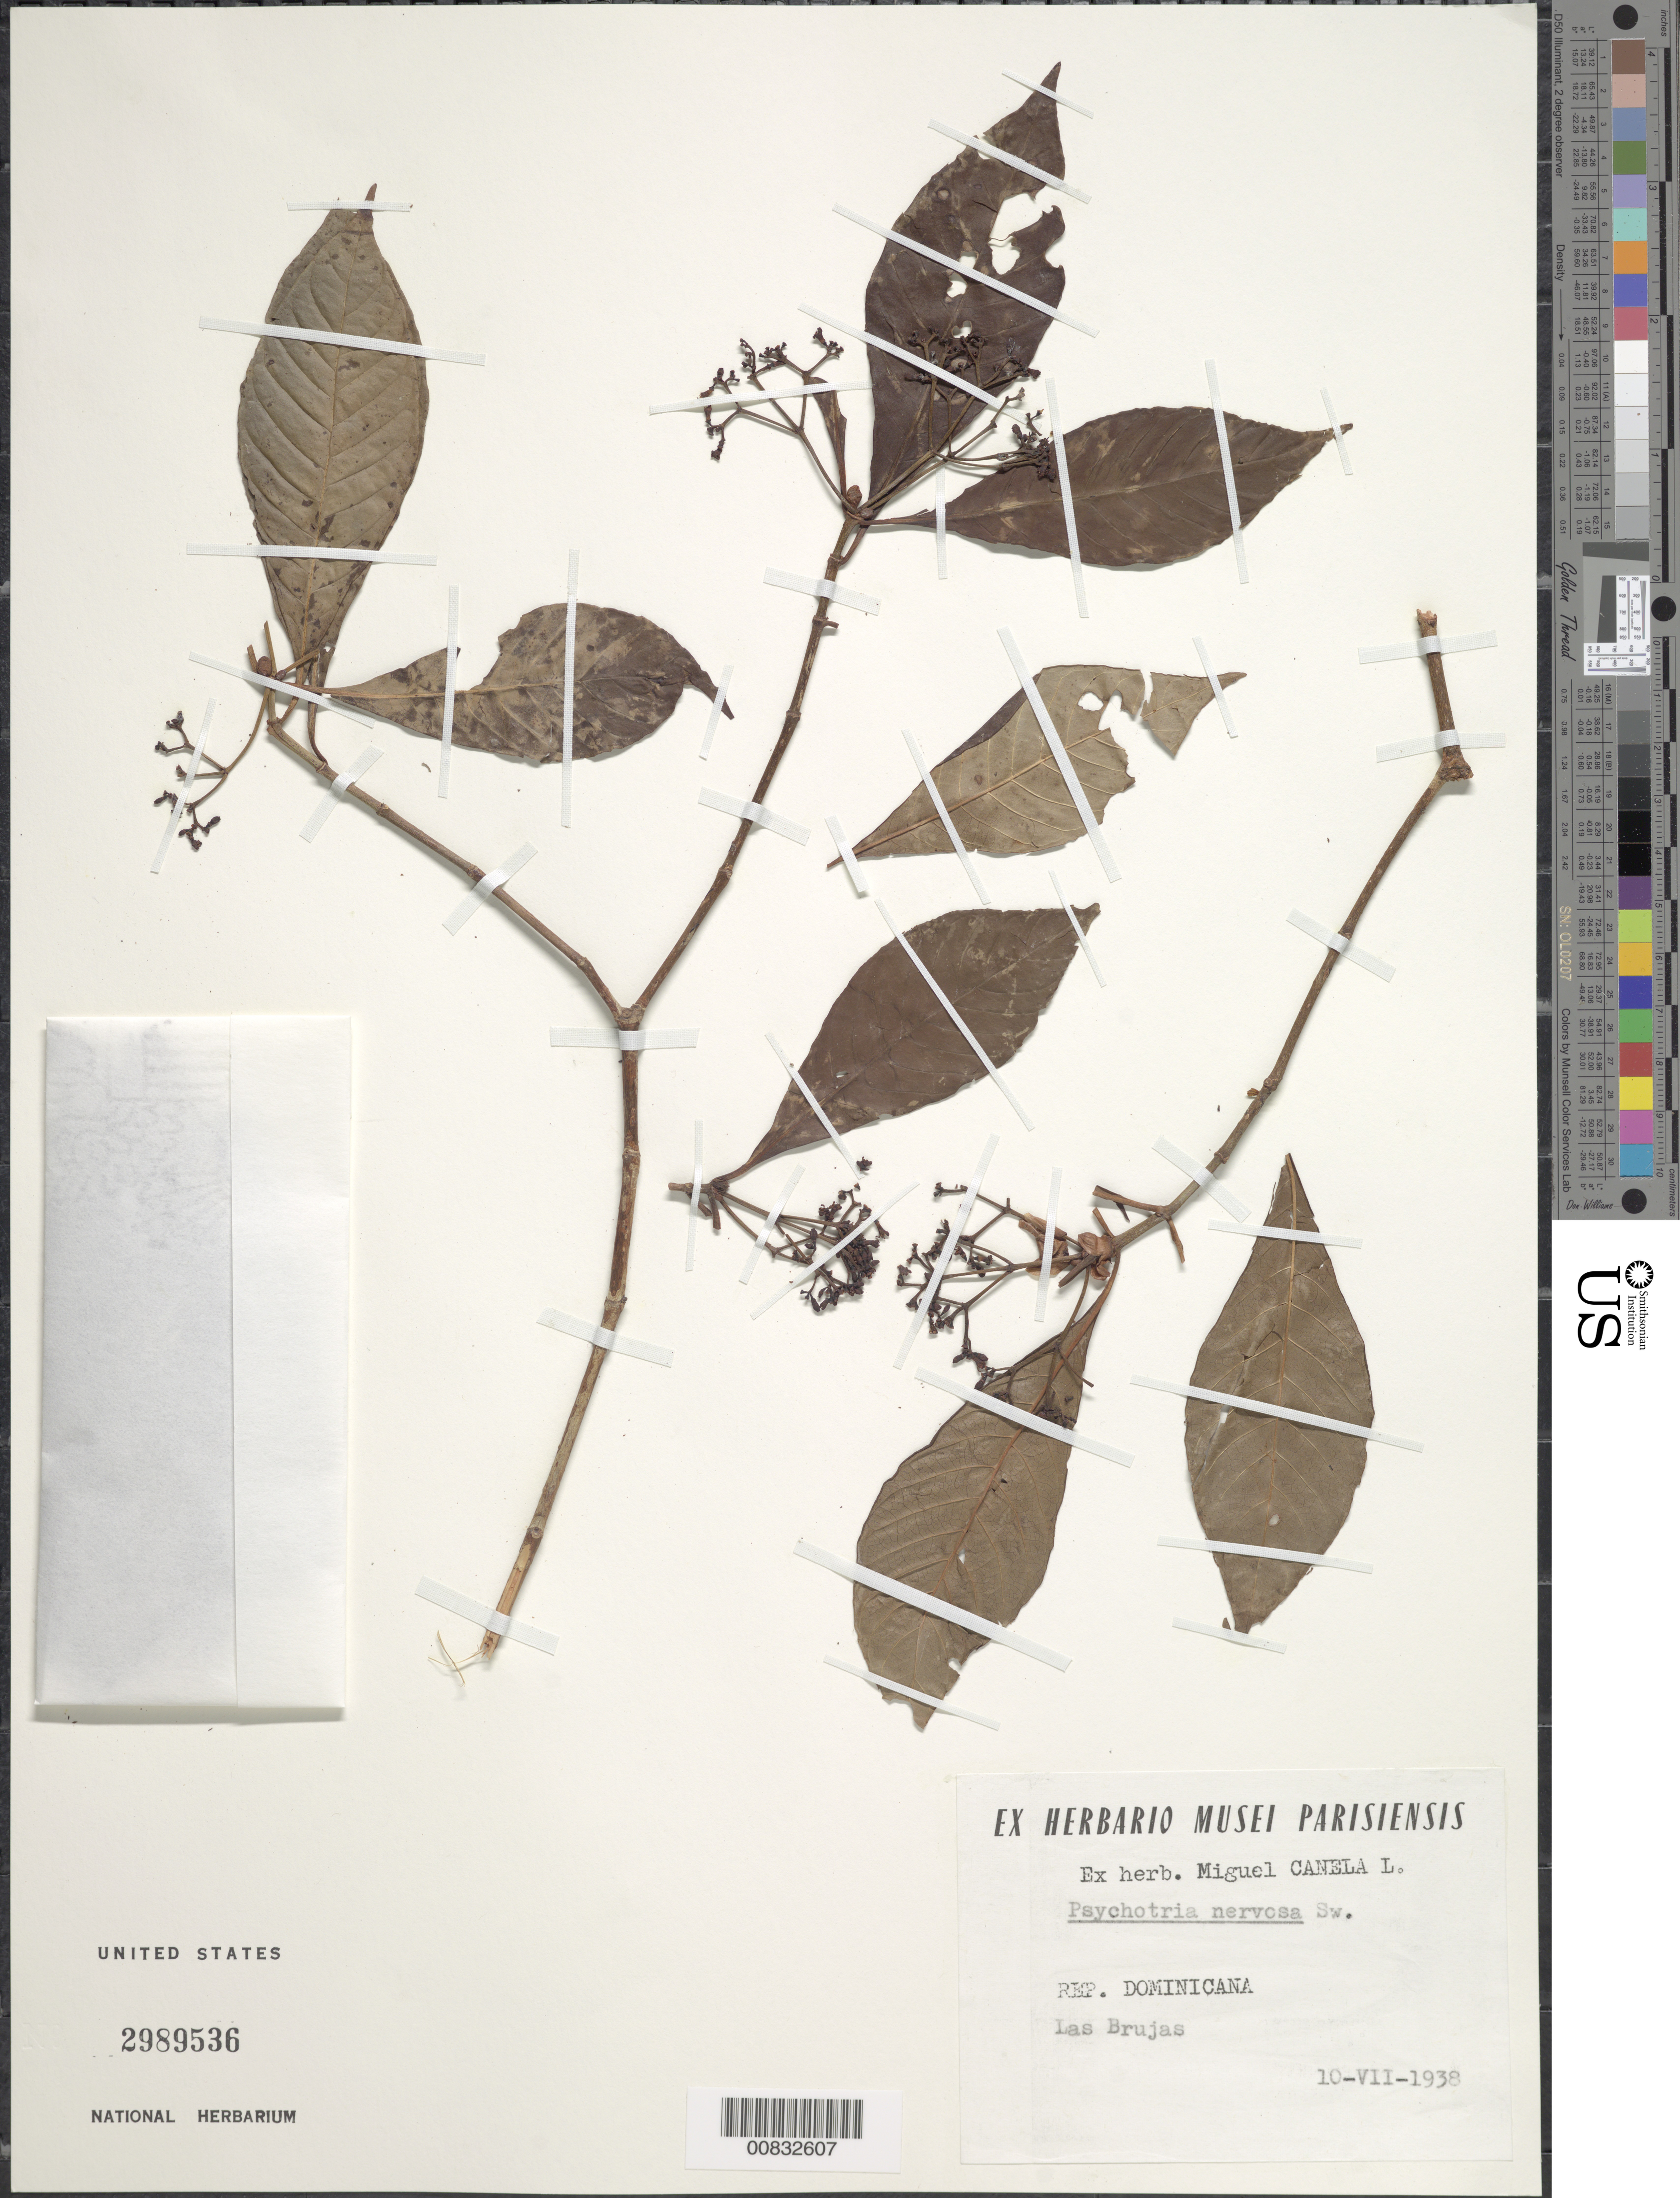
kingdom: Plantae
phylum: Tracheophyta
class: Magnoliopsida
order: Gentianales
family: Rubiaceae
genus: Psychotria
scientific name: Psychotria nervosa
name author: Sw.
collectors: M. Canela Lazaro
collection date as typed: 10 Jul 1938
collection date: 1938-07-10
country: Dominican Republic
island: Hispaniola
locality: Las Brujas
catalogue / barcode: US 2989536